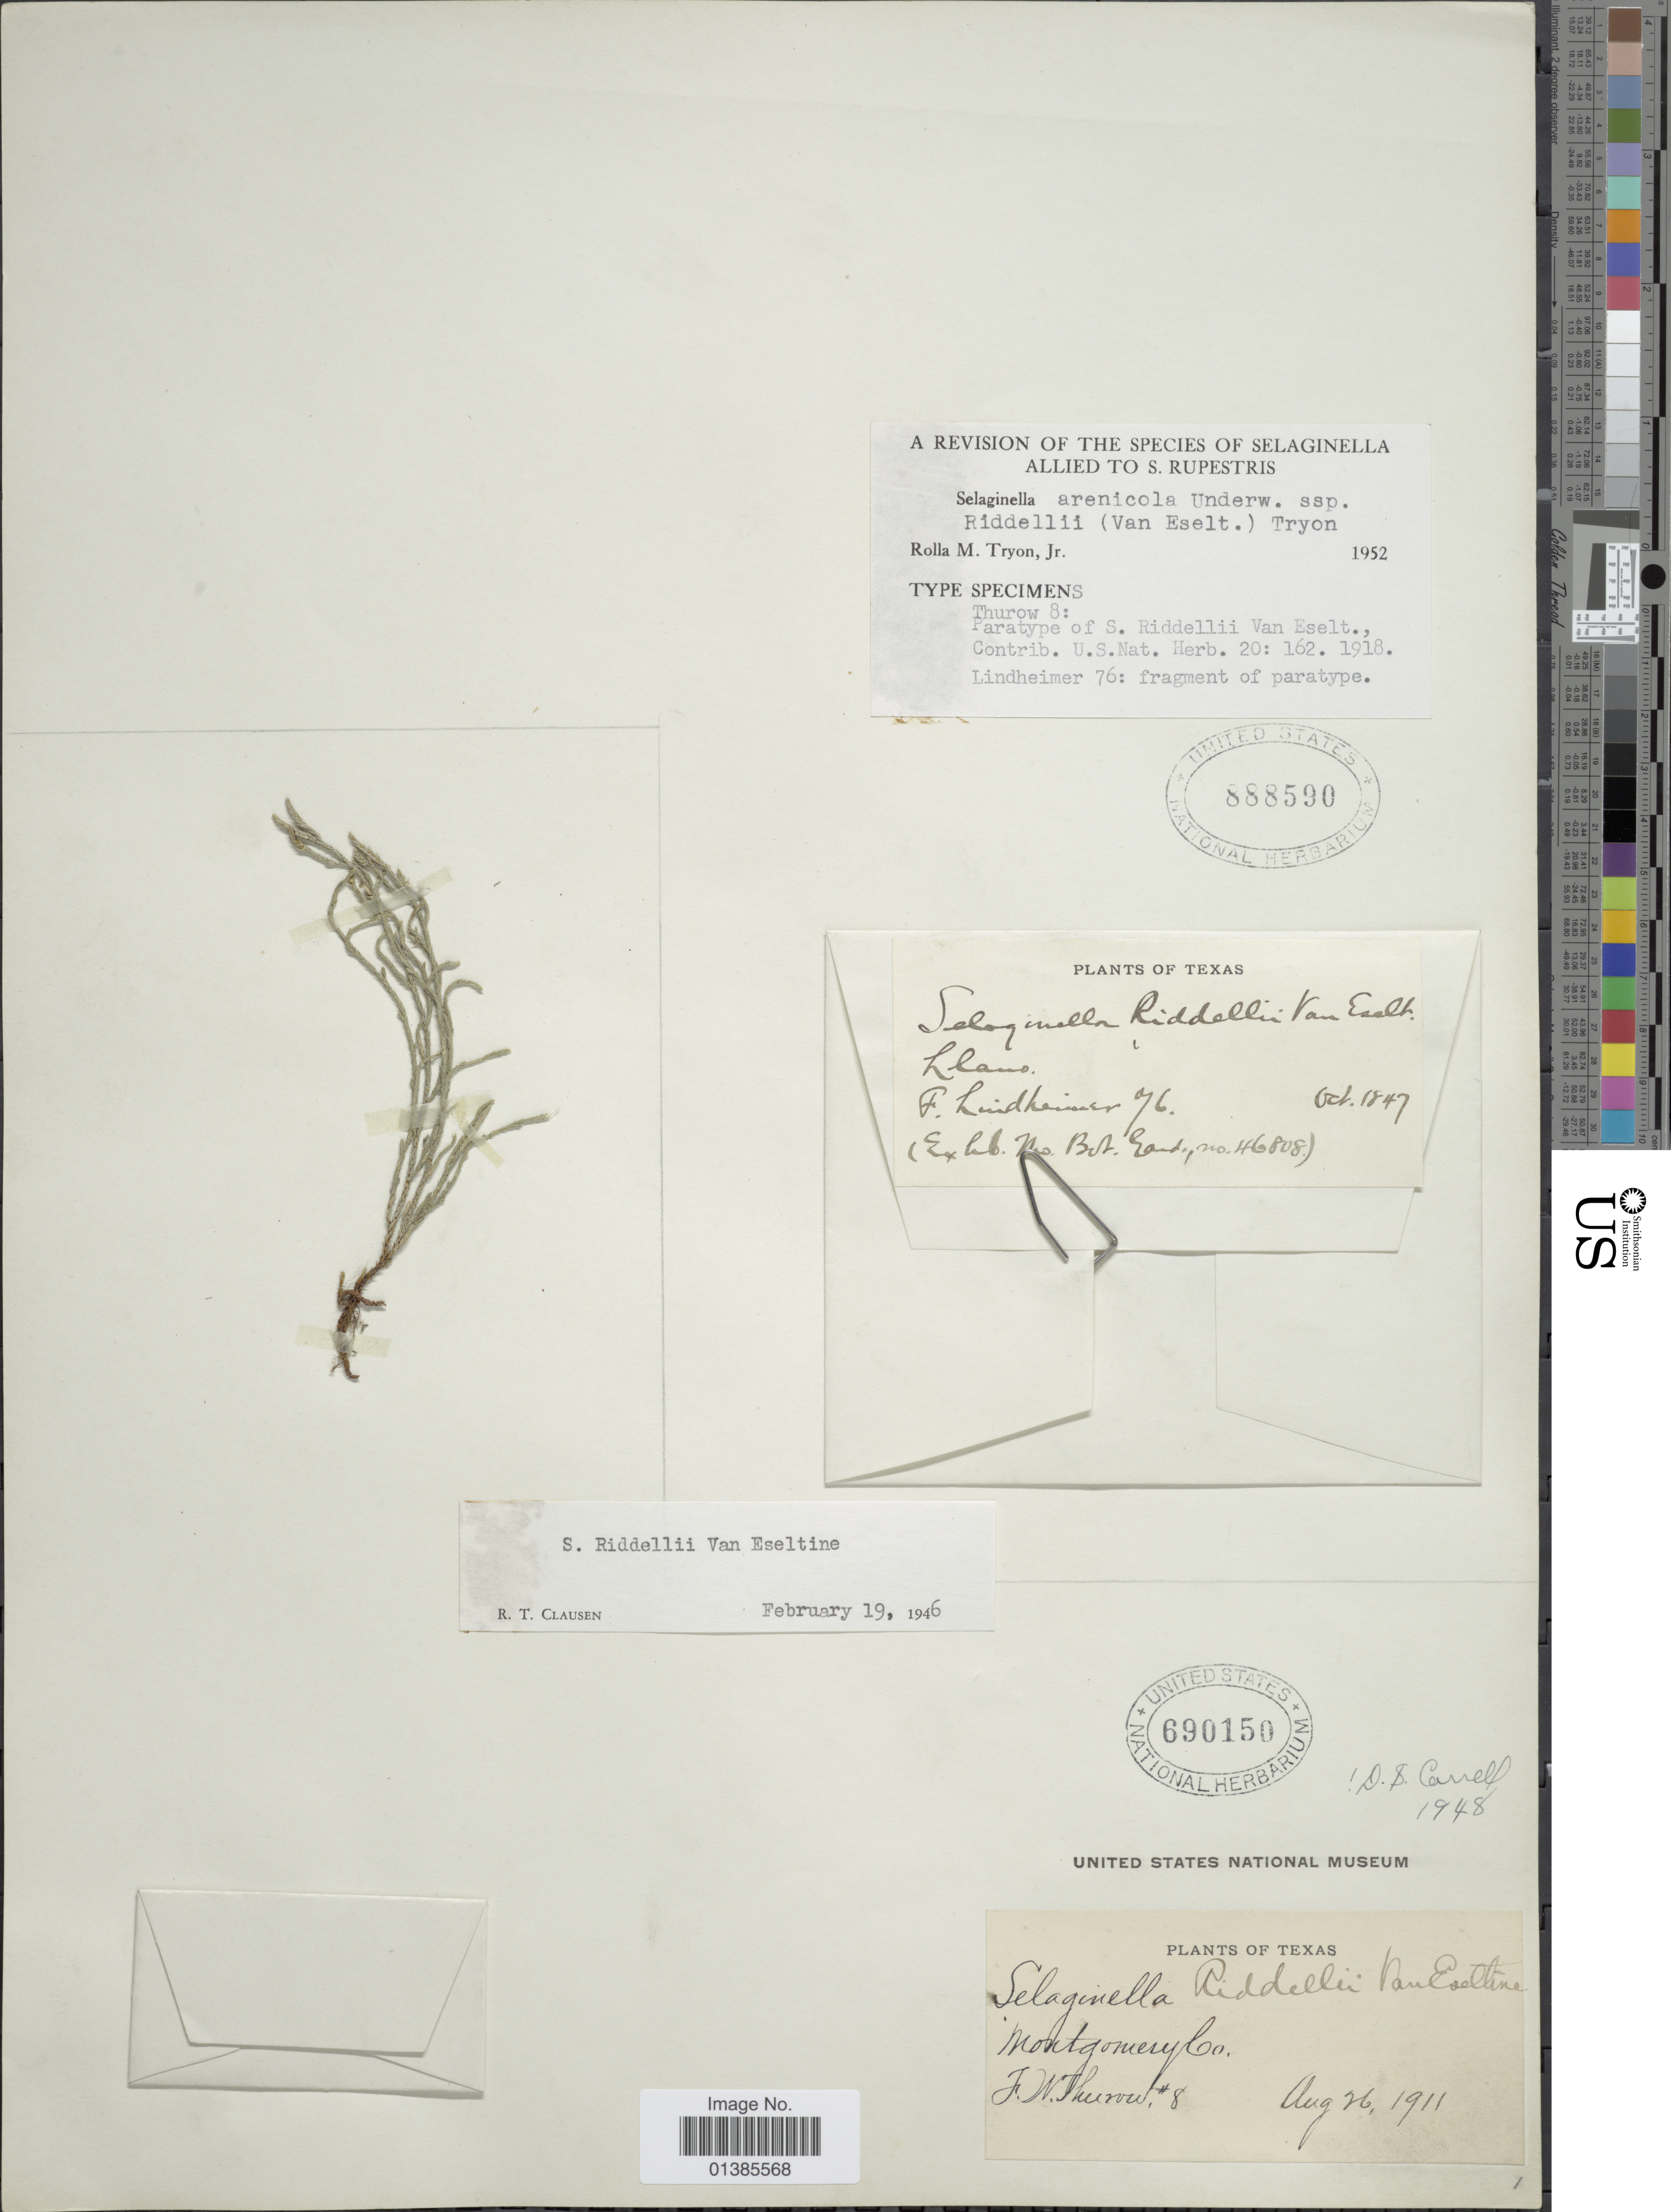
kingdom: Plantae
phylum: Tracheophyta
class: Lycopodiopsida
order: Selaginellales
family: Selaginellaceae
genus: Selaginella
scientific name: Selaginella arenicola subsp. riddellii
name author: (Van Eselt.) R.M. Tryon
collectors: F. Lindheimer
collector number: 76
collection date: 1847-10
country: United States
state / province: Texas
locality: Llano.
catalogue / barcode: US 888590-2